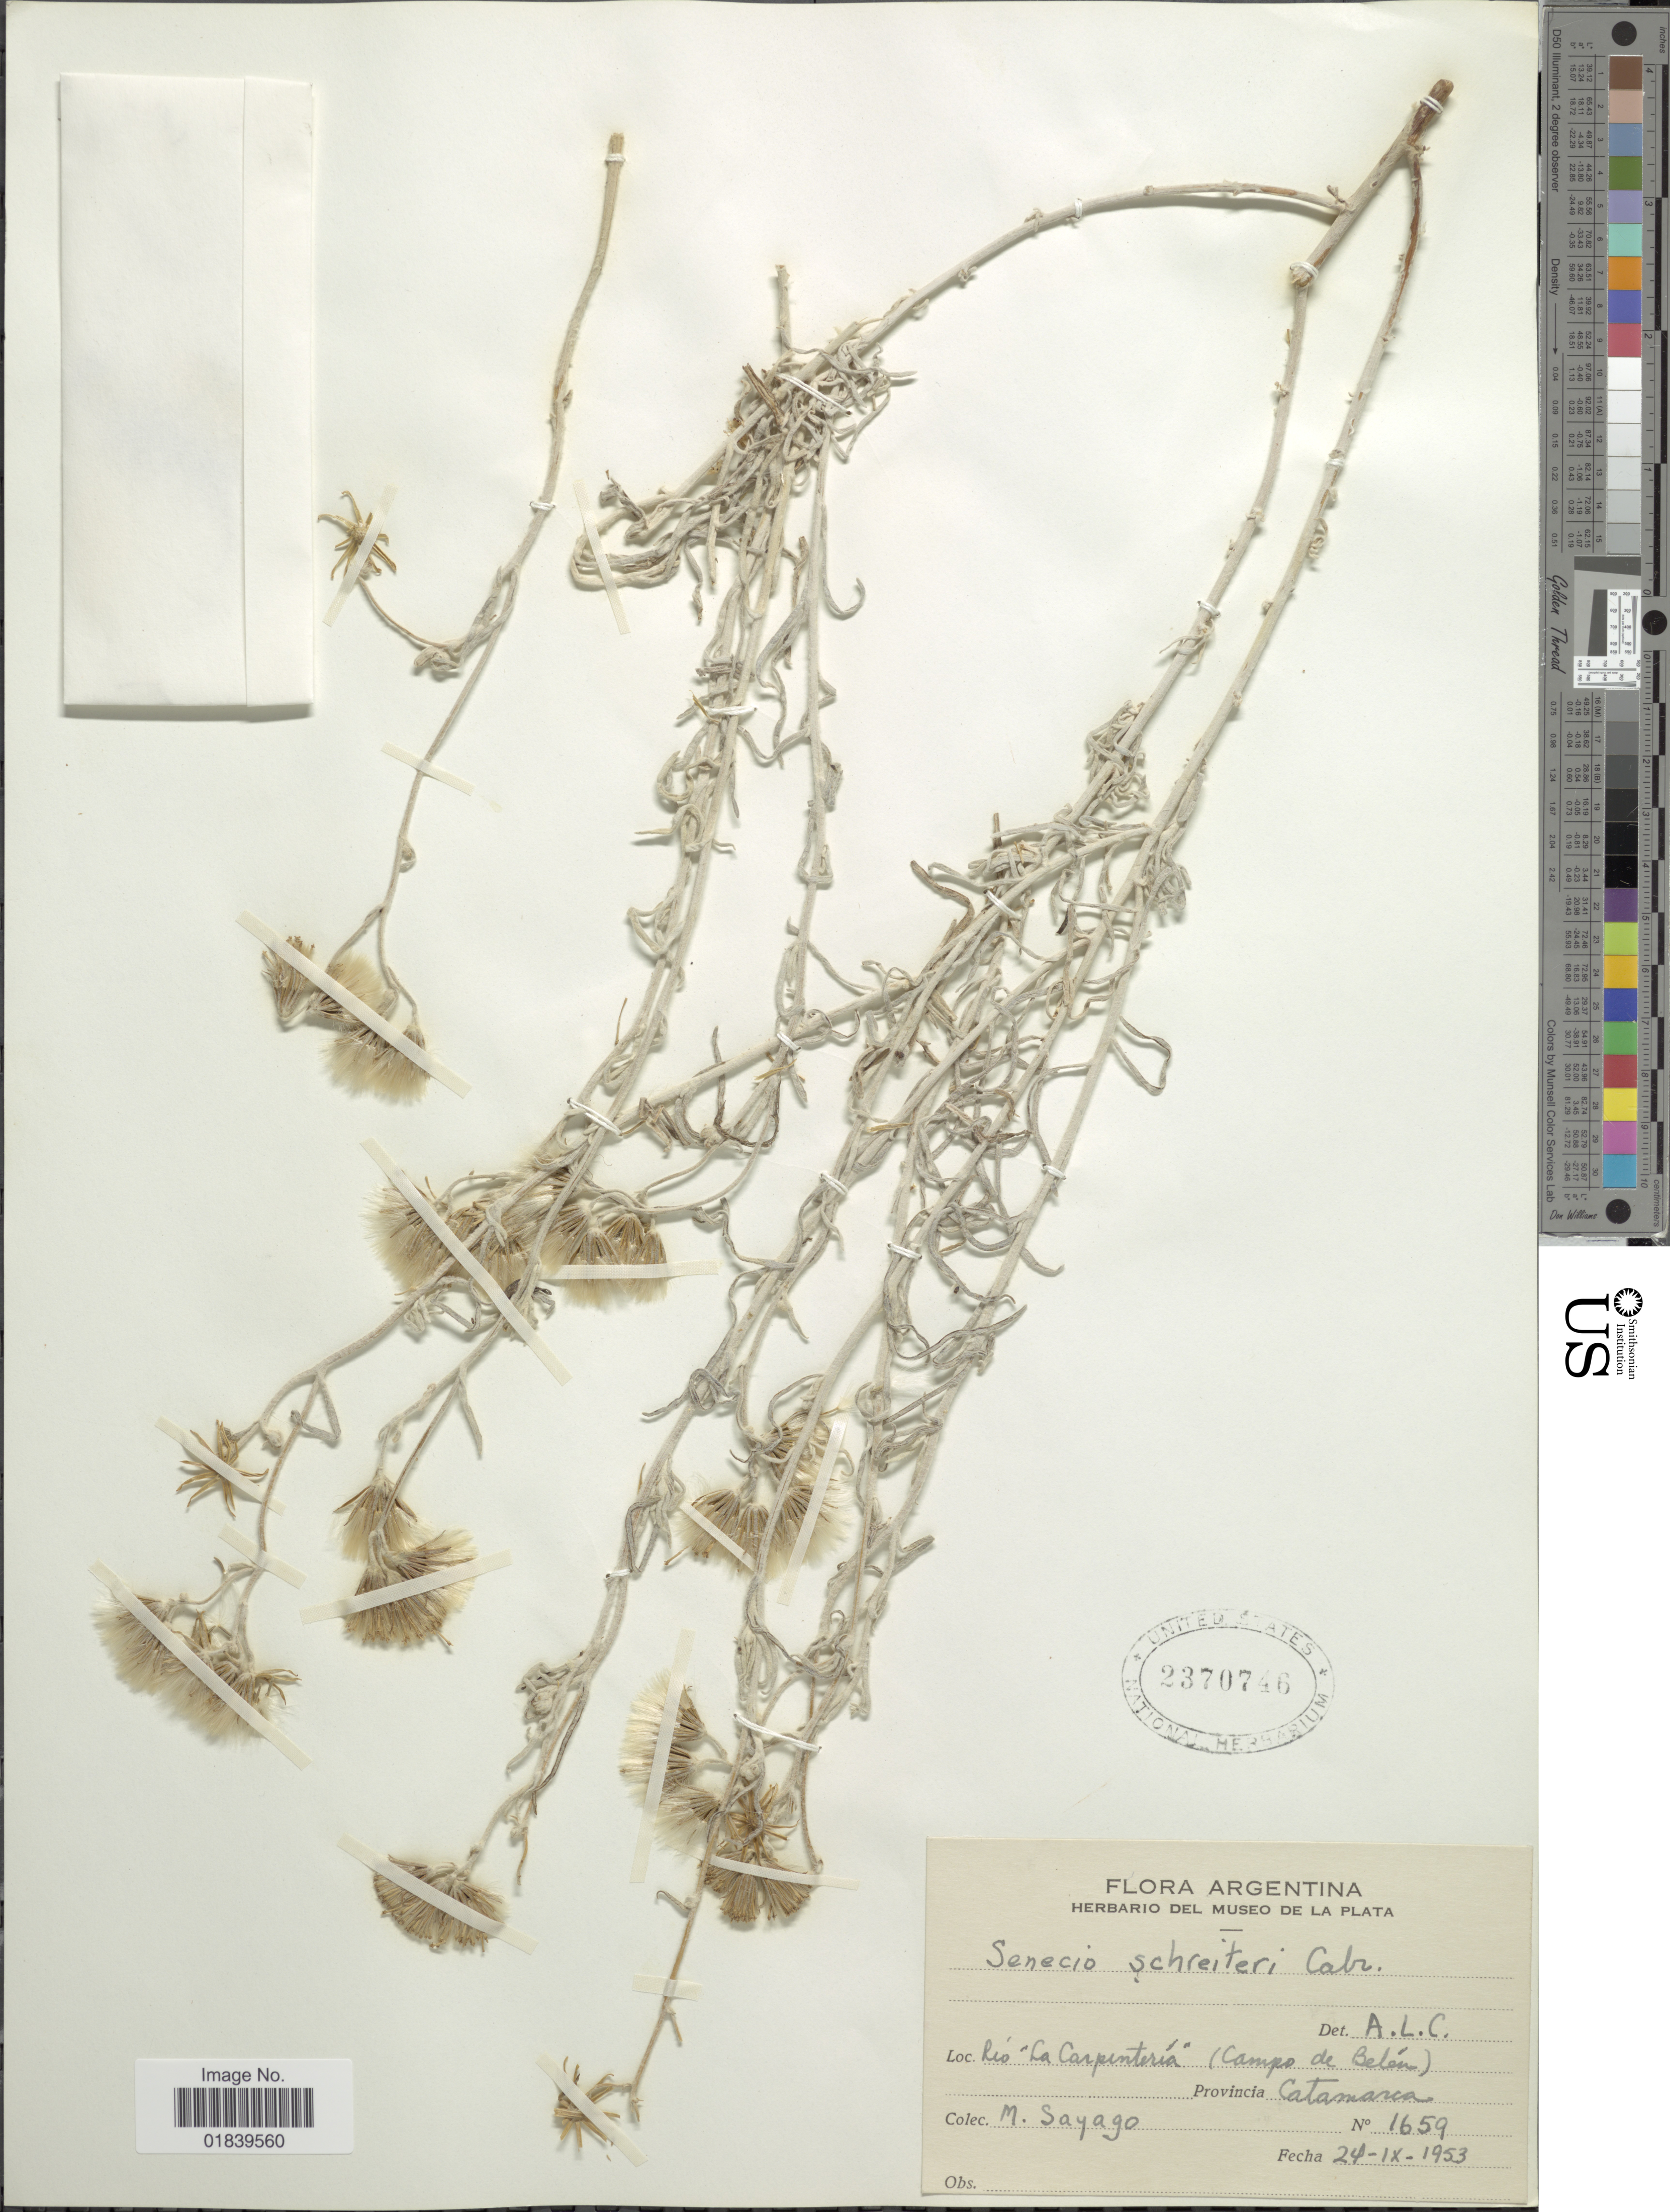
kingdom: Plantae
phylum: Tracheophyta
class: Magnoliopsida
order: Asterales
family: Asteraceae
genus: Senecio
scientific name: Senecio schreiteri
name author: Cabrera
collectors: M. Sayago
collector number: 1659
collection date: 1953-09-24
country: Argentina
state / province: Catamarca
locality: Rio La Carpenteria ( Campo de Belem). Provincia Catamarca.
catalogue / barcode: US 2370746